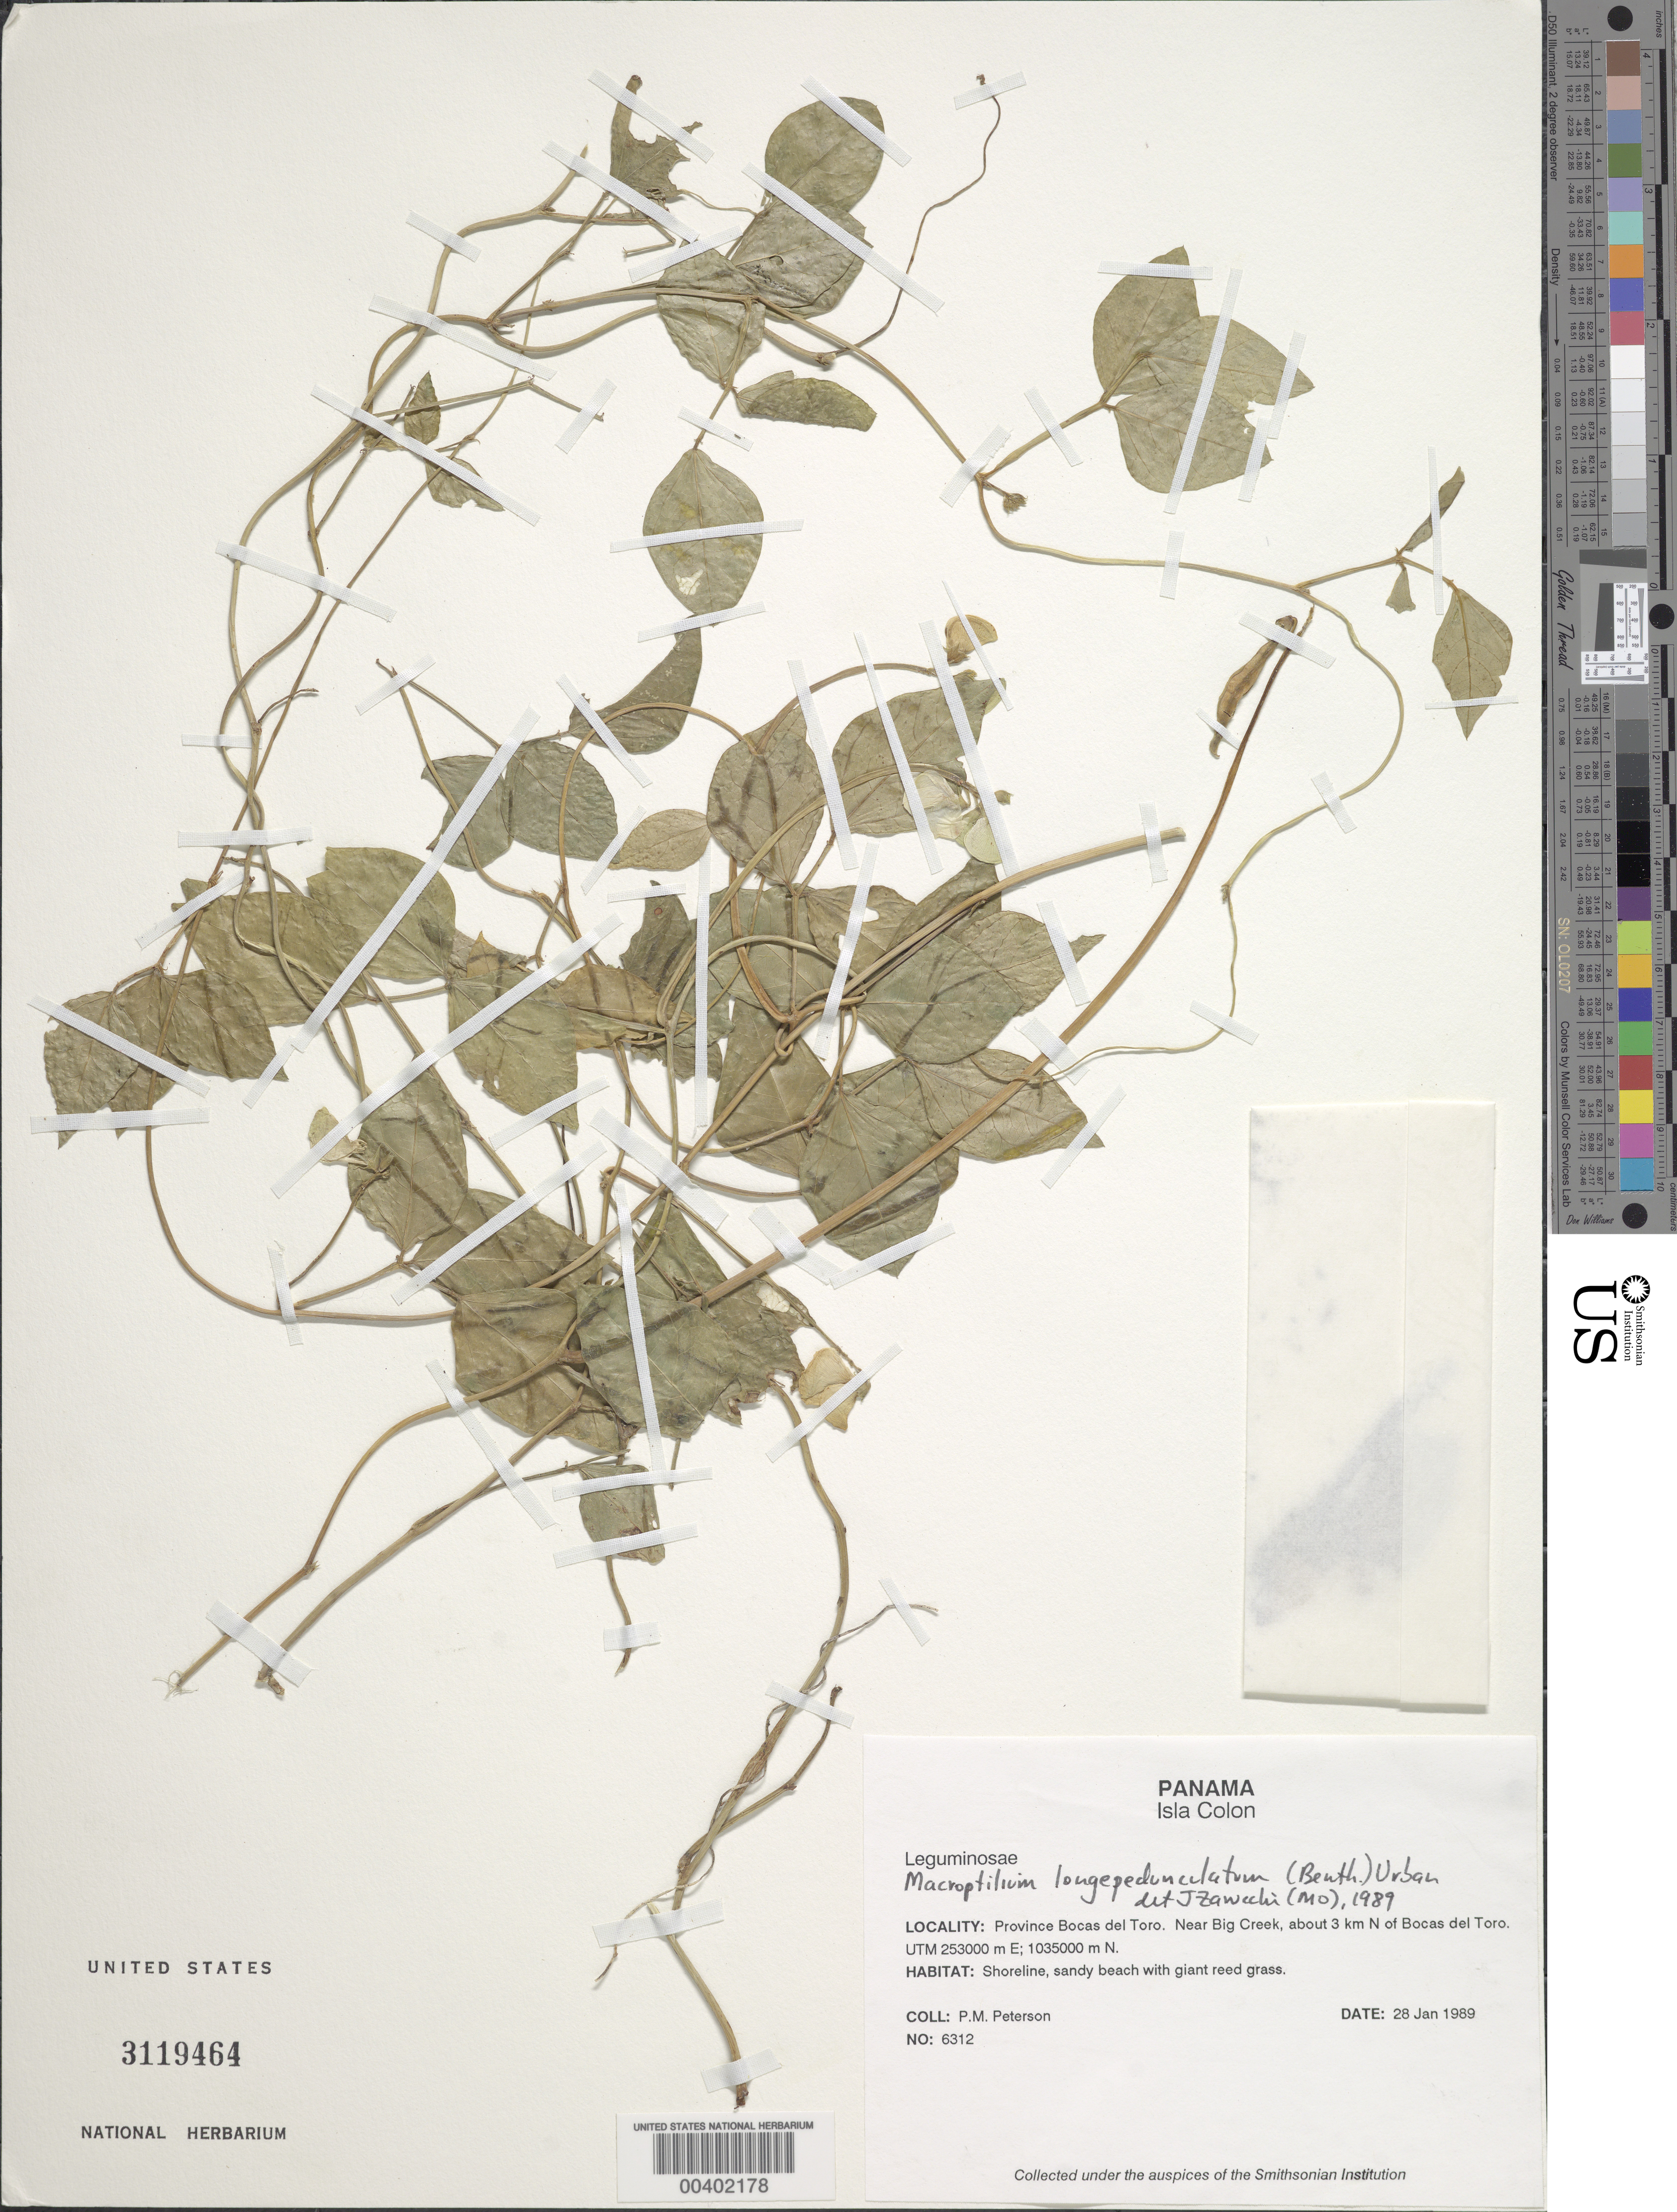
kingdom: Plantae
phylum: Tracheophyta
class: Magnoliopsida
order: Fabales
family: Fabaceae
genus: Macroptilium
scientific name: Macroptilium longepedunculatum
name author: (Benth.) Urb.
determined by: Zarucchi, J. L.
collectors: P. M. Peterson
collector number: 06312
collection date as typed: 28 Jan 1989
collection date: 1989-01-28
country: Panama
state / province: Bocas del Toro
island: Colón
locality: Isla Colon, near Big Creek, about 3 km N of Bocas del Toro. UTM 253000 m E; 1035000 m N.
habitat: Shoreline, sandy beach with giant reed grass.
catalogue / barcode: US 3119464